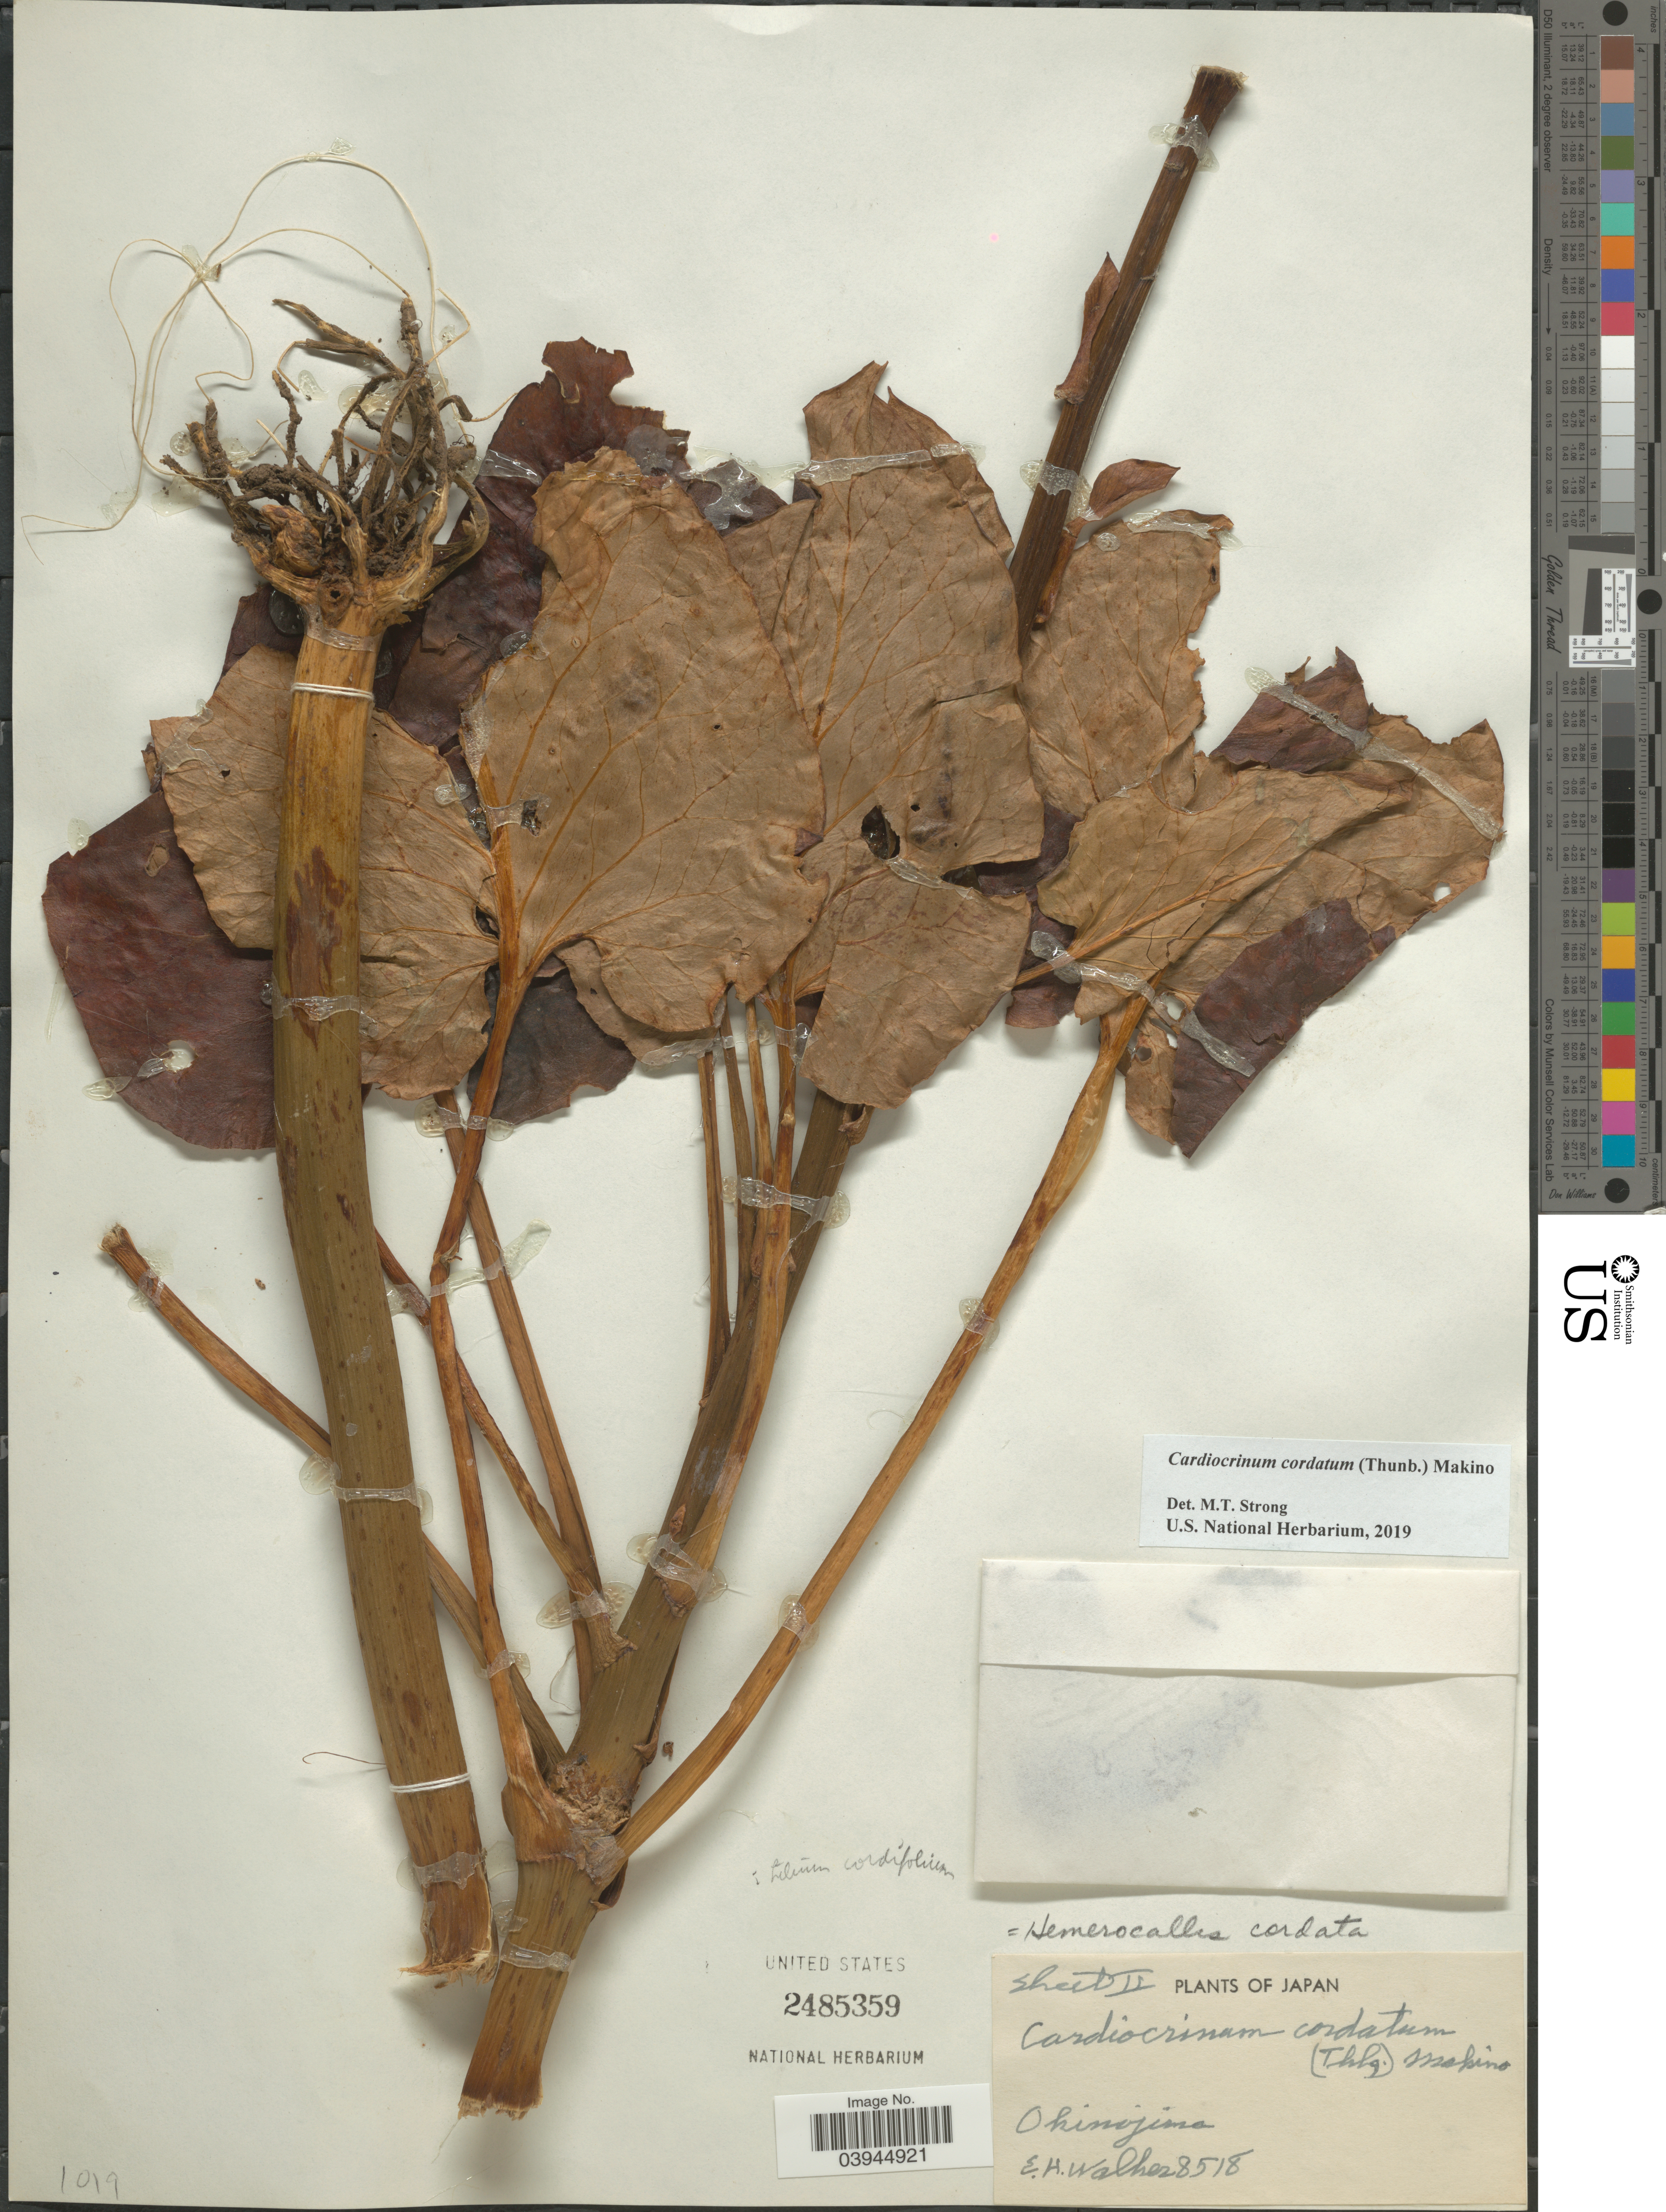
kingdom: Plantae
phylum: Tracheophyta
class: Liliopsida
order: Liliales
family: Liliaceae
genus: Cardiocrinum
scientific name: Cardiocrinum cordatum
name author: (Thunb.) Makino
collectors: E. H. Walker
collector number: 8518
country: Japan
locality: Okinojima.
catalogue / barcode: US 2485359